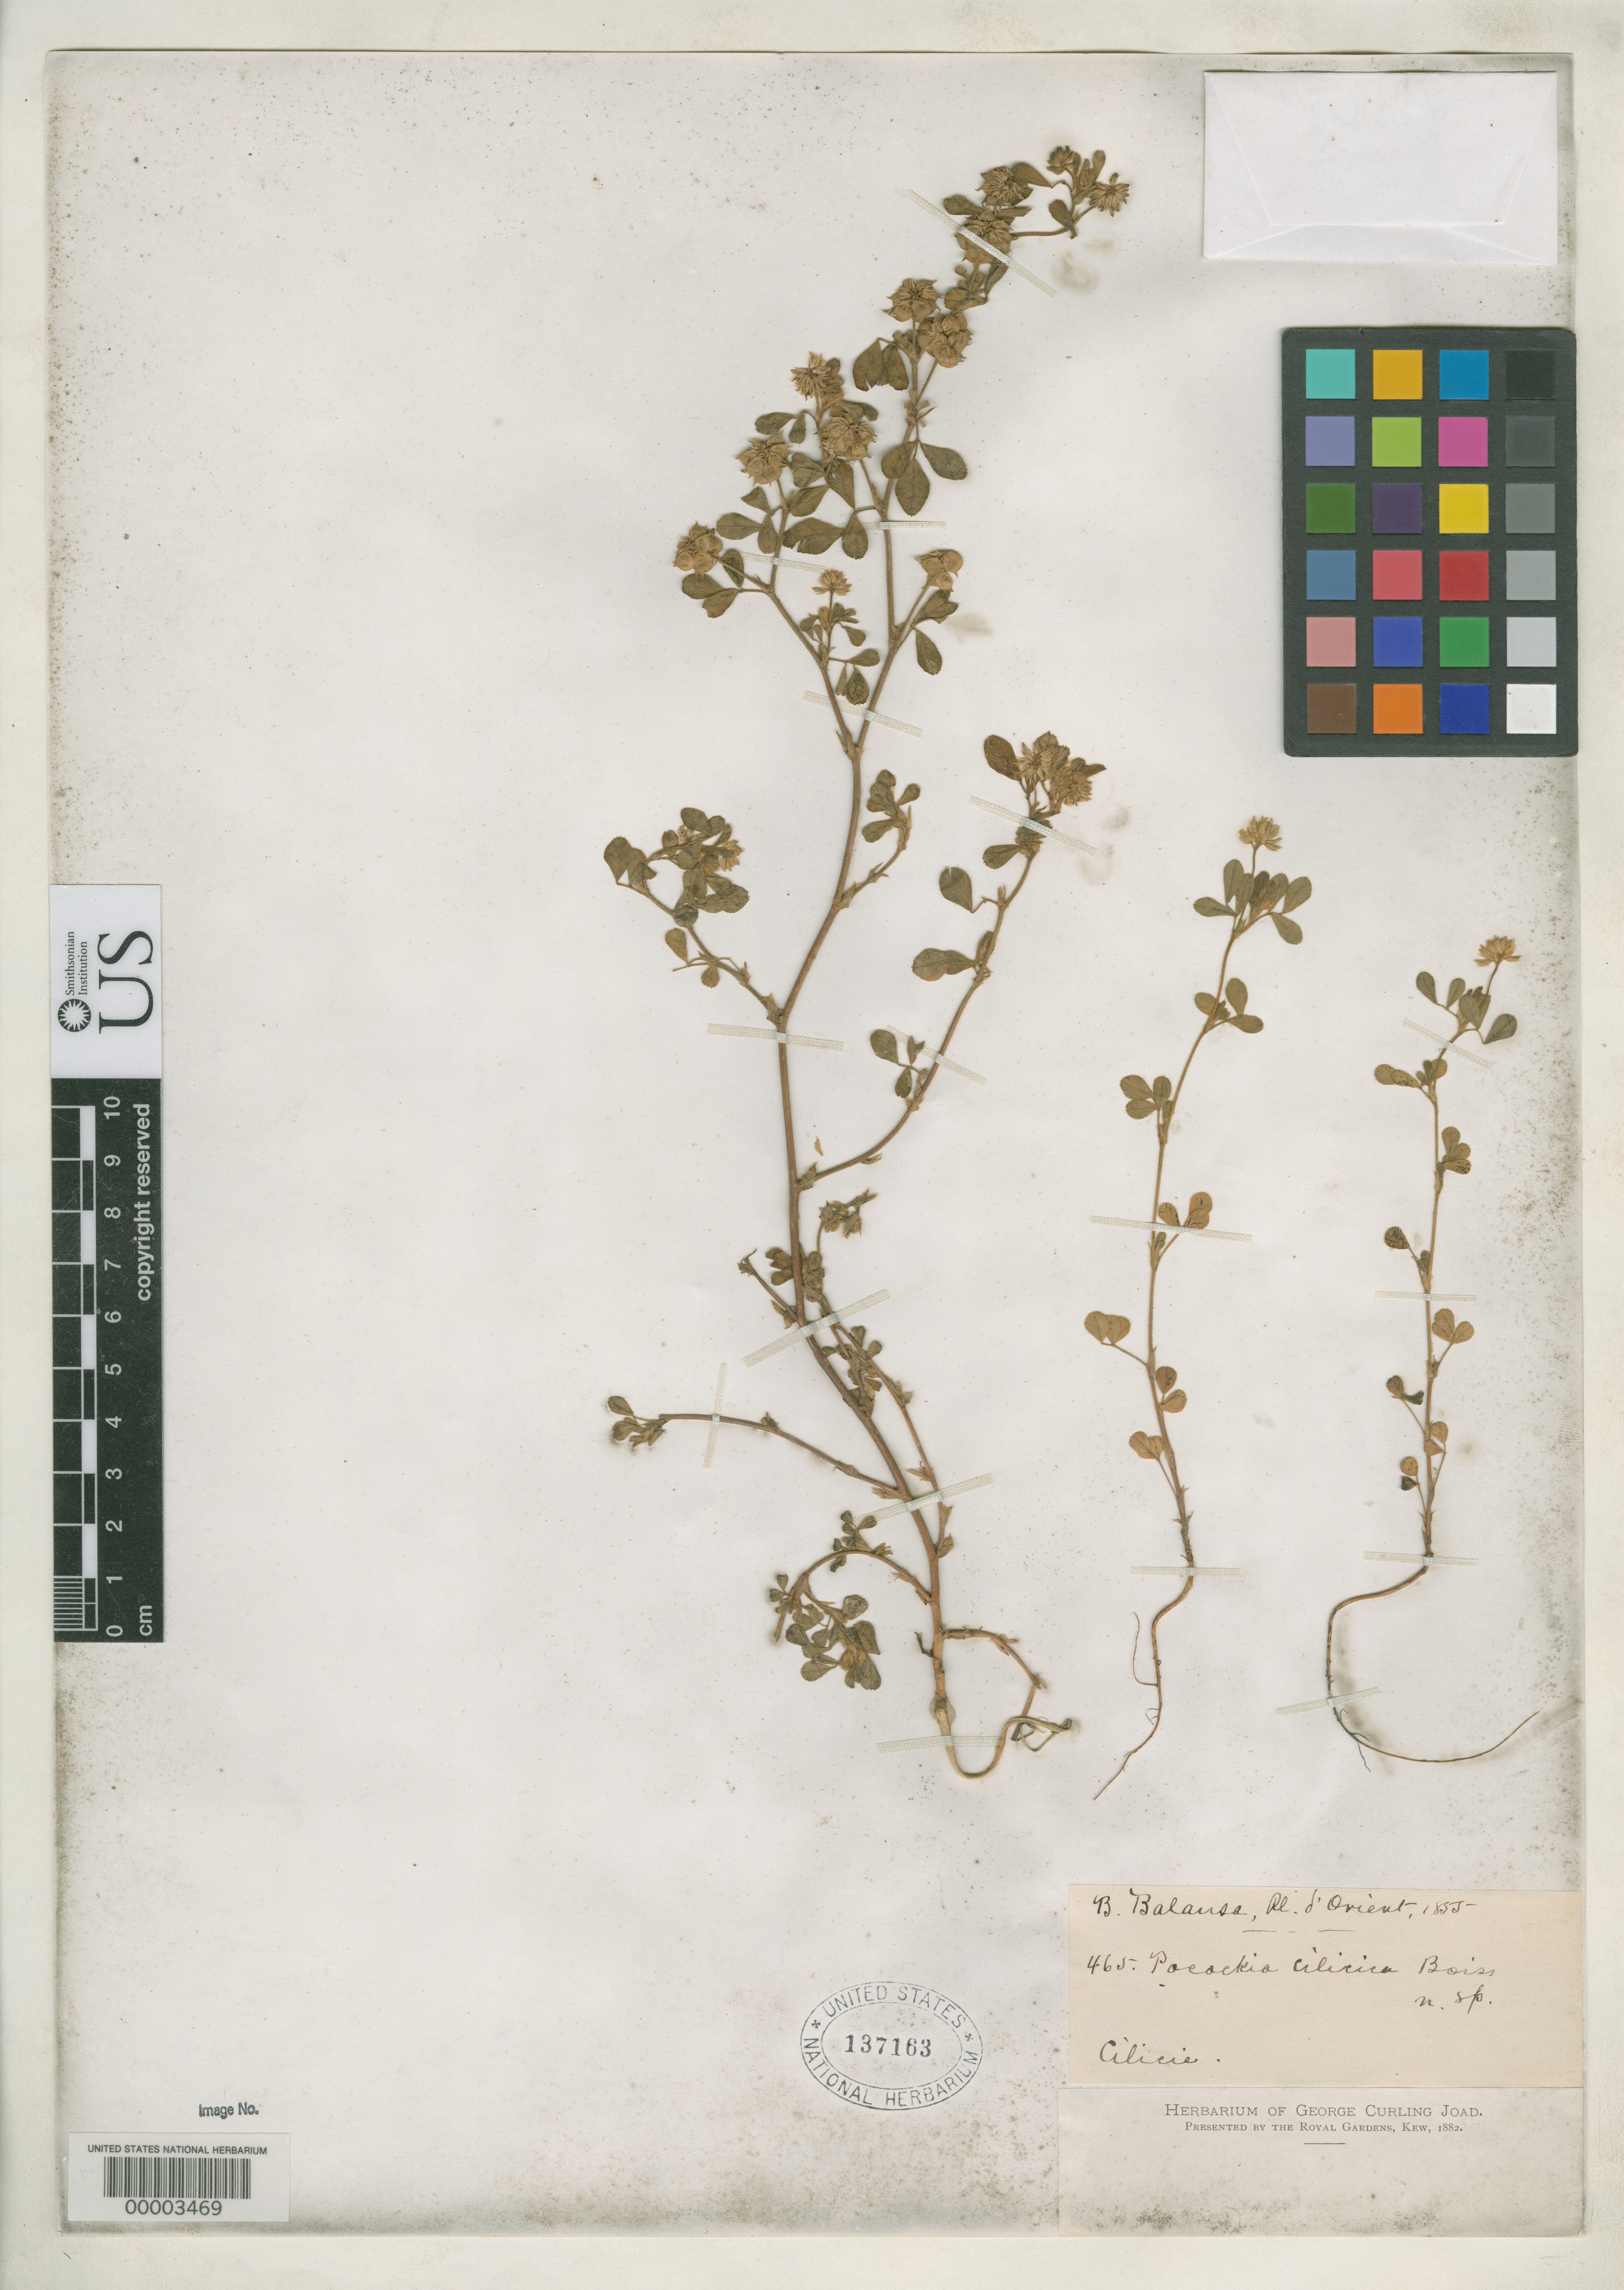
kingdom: Plantae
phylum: Tracheophyta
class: Magnoliopsida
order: Fabales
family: Fabaceae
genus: Pocockia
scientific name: Pocockia cilicica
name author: Boiss. & Balansa in Boiss.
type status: Type Collection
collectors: B. Balansa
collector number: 465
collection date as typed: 16 May 1855 and 21 Jun 1855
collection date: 1855-05-16,1855-06-21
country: Turkey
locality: Cilicia.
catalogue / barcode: US 137163